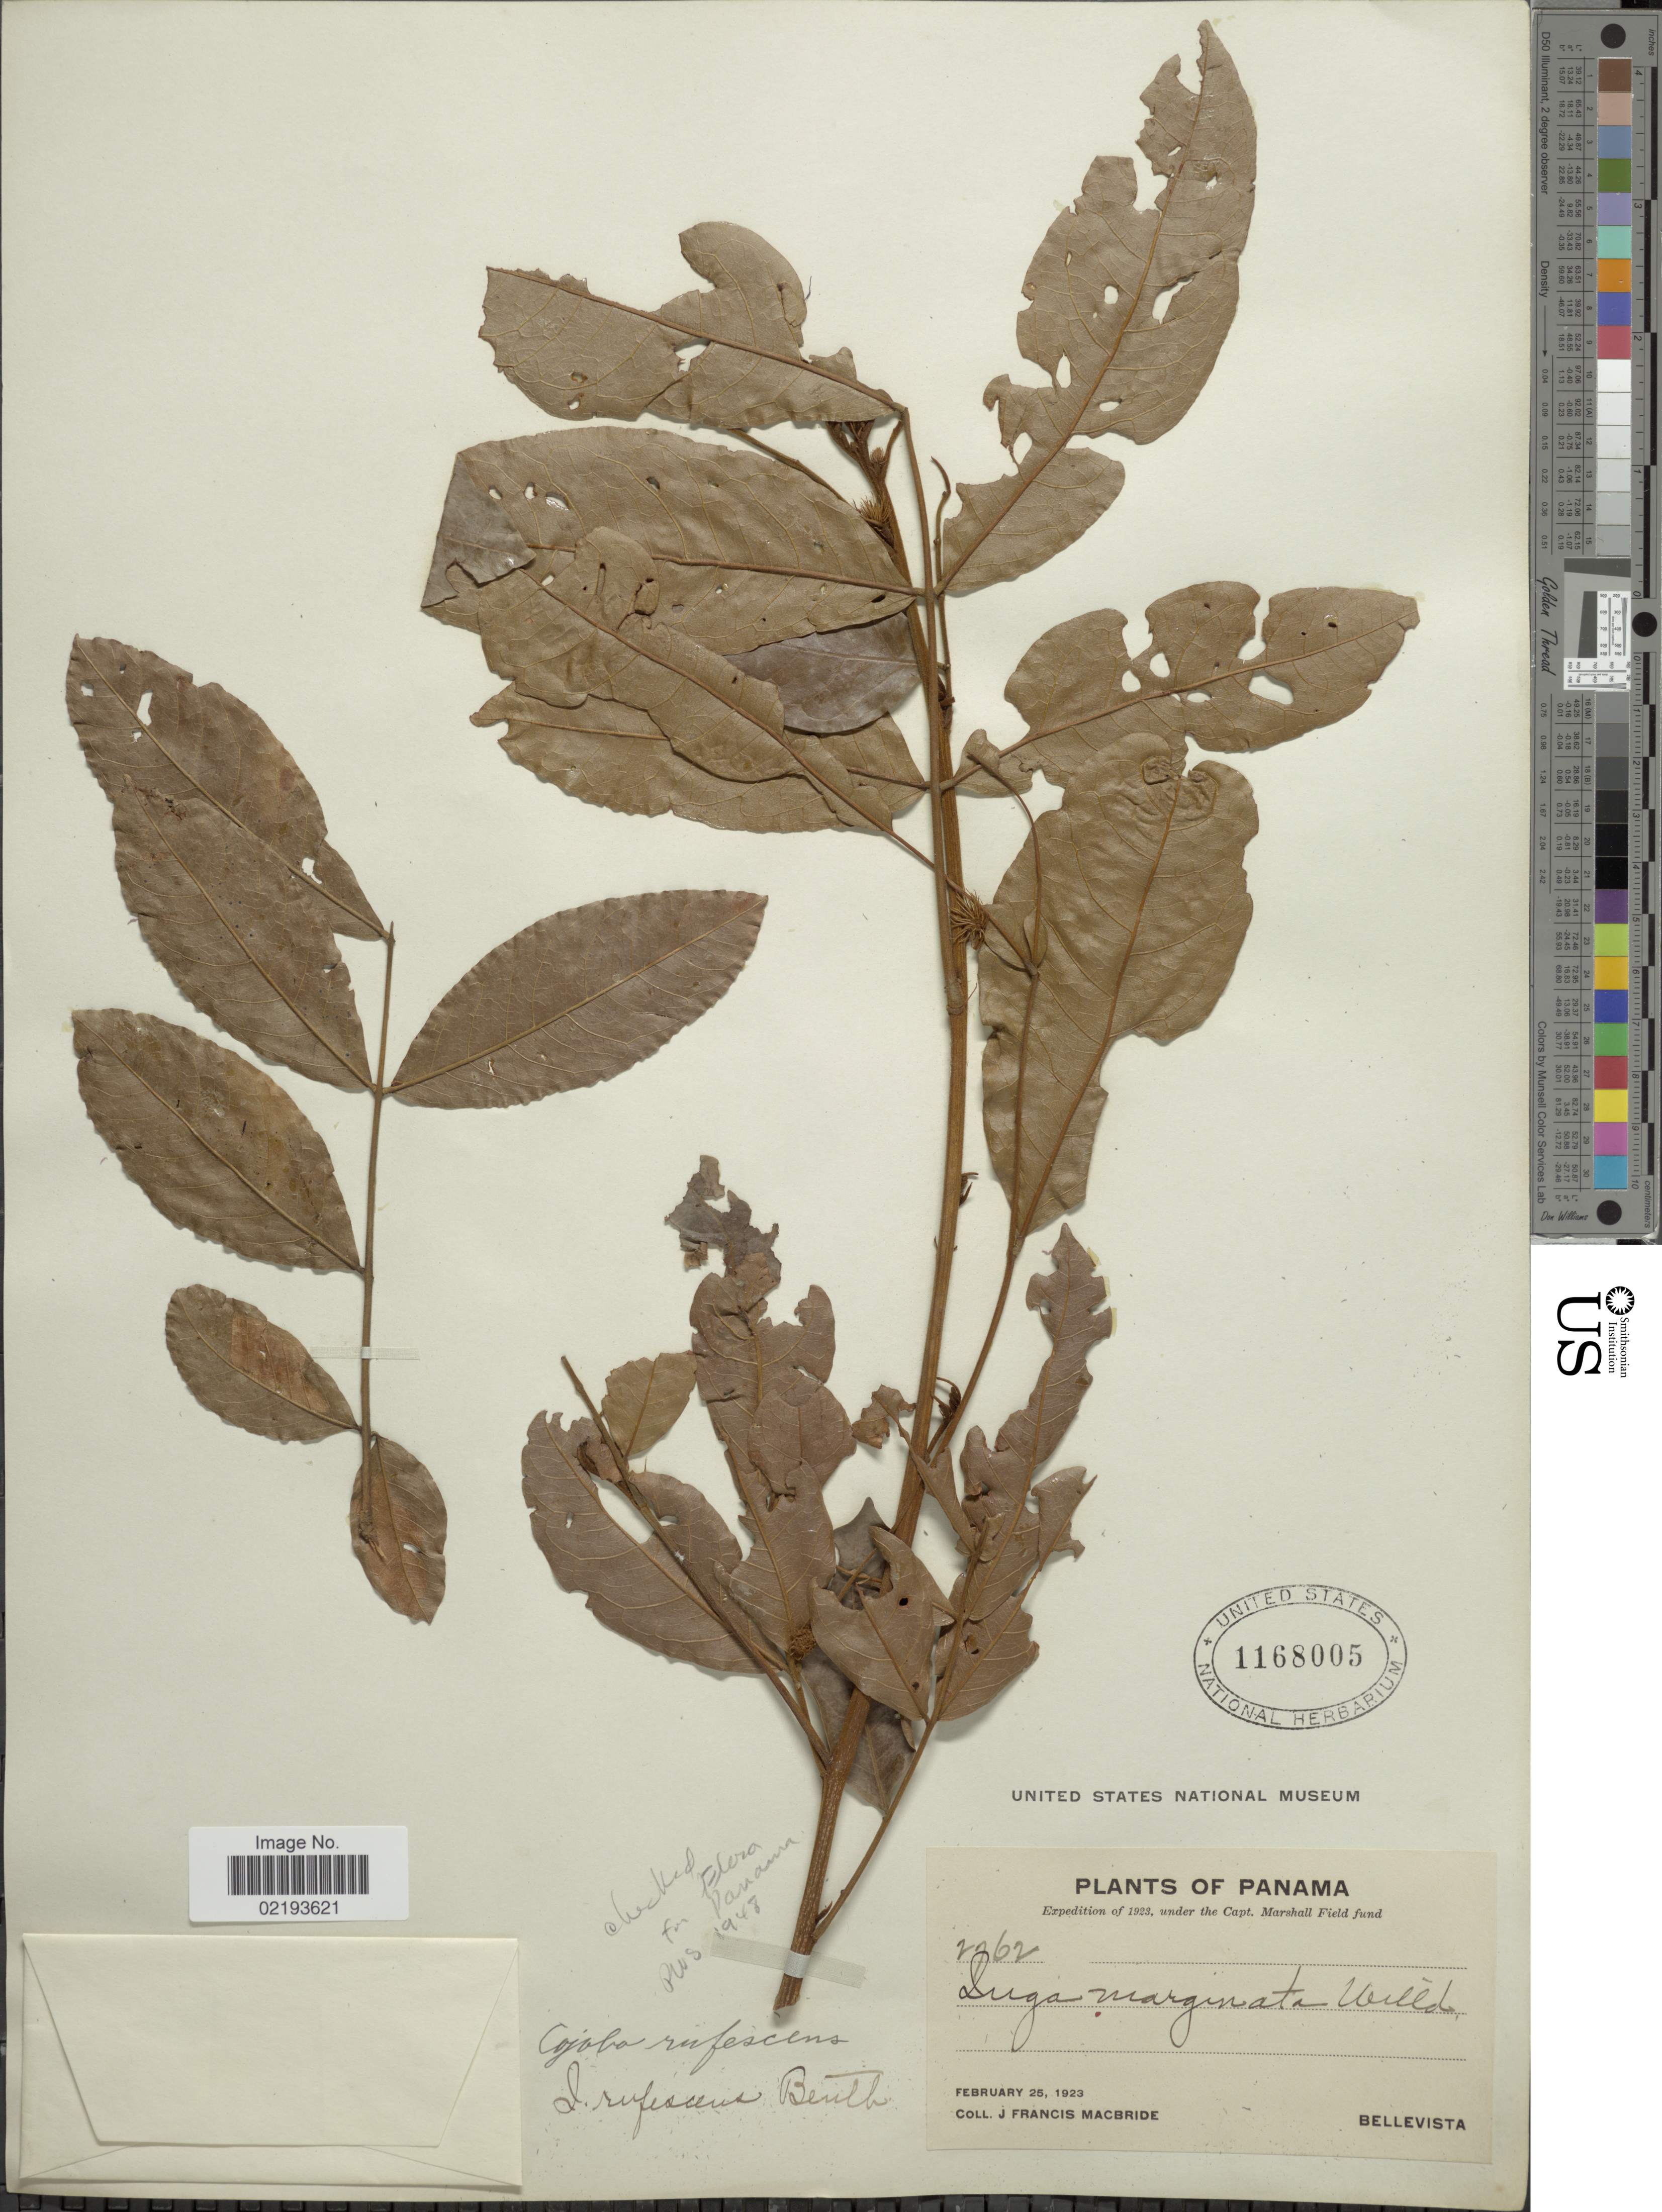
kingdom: Plantae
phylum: Tracheophyta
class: Magnoliopsida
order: Fabales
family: Fabaceae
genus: Cojoba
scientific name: Cojoba rufescens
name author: (Benth.) Britton & Rose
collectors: J. F. Macbride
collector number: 2762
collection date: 1923-02-25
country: Panama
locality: Bellavista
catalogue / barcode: US 1168005